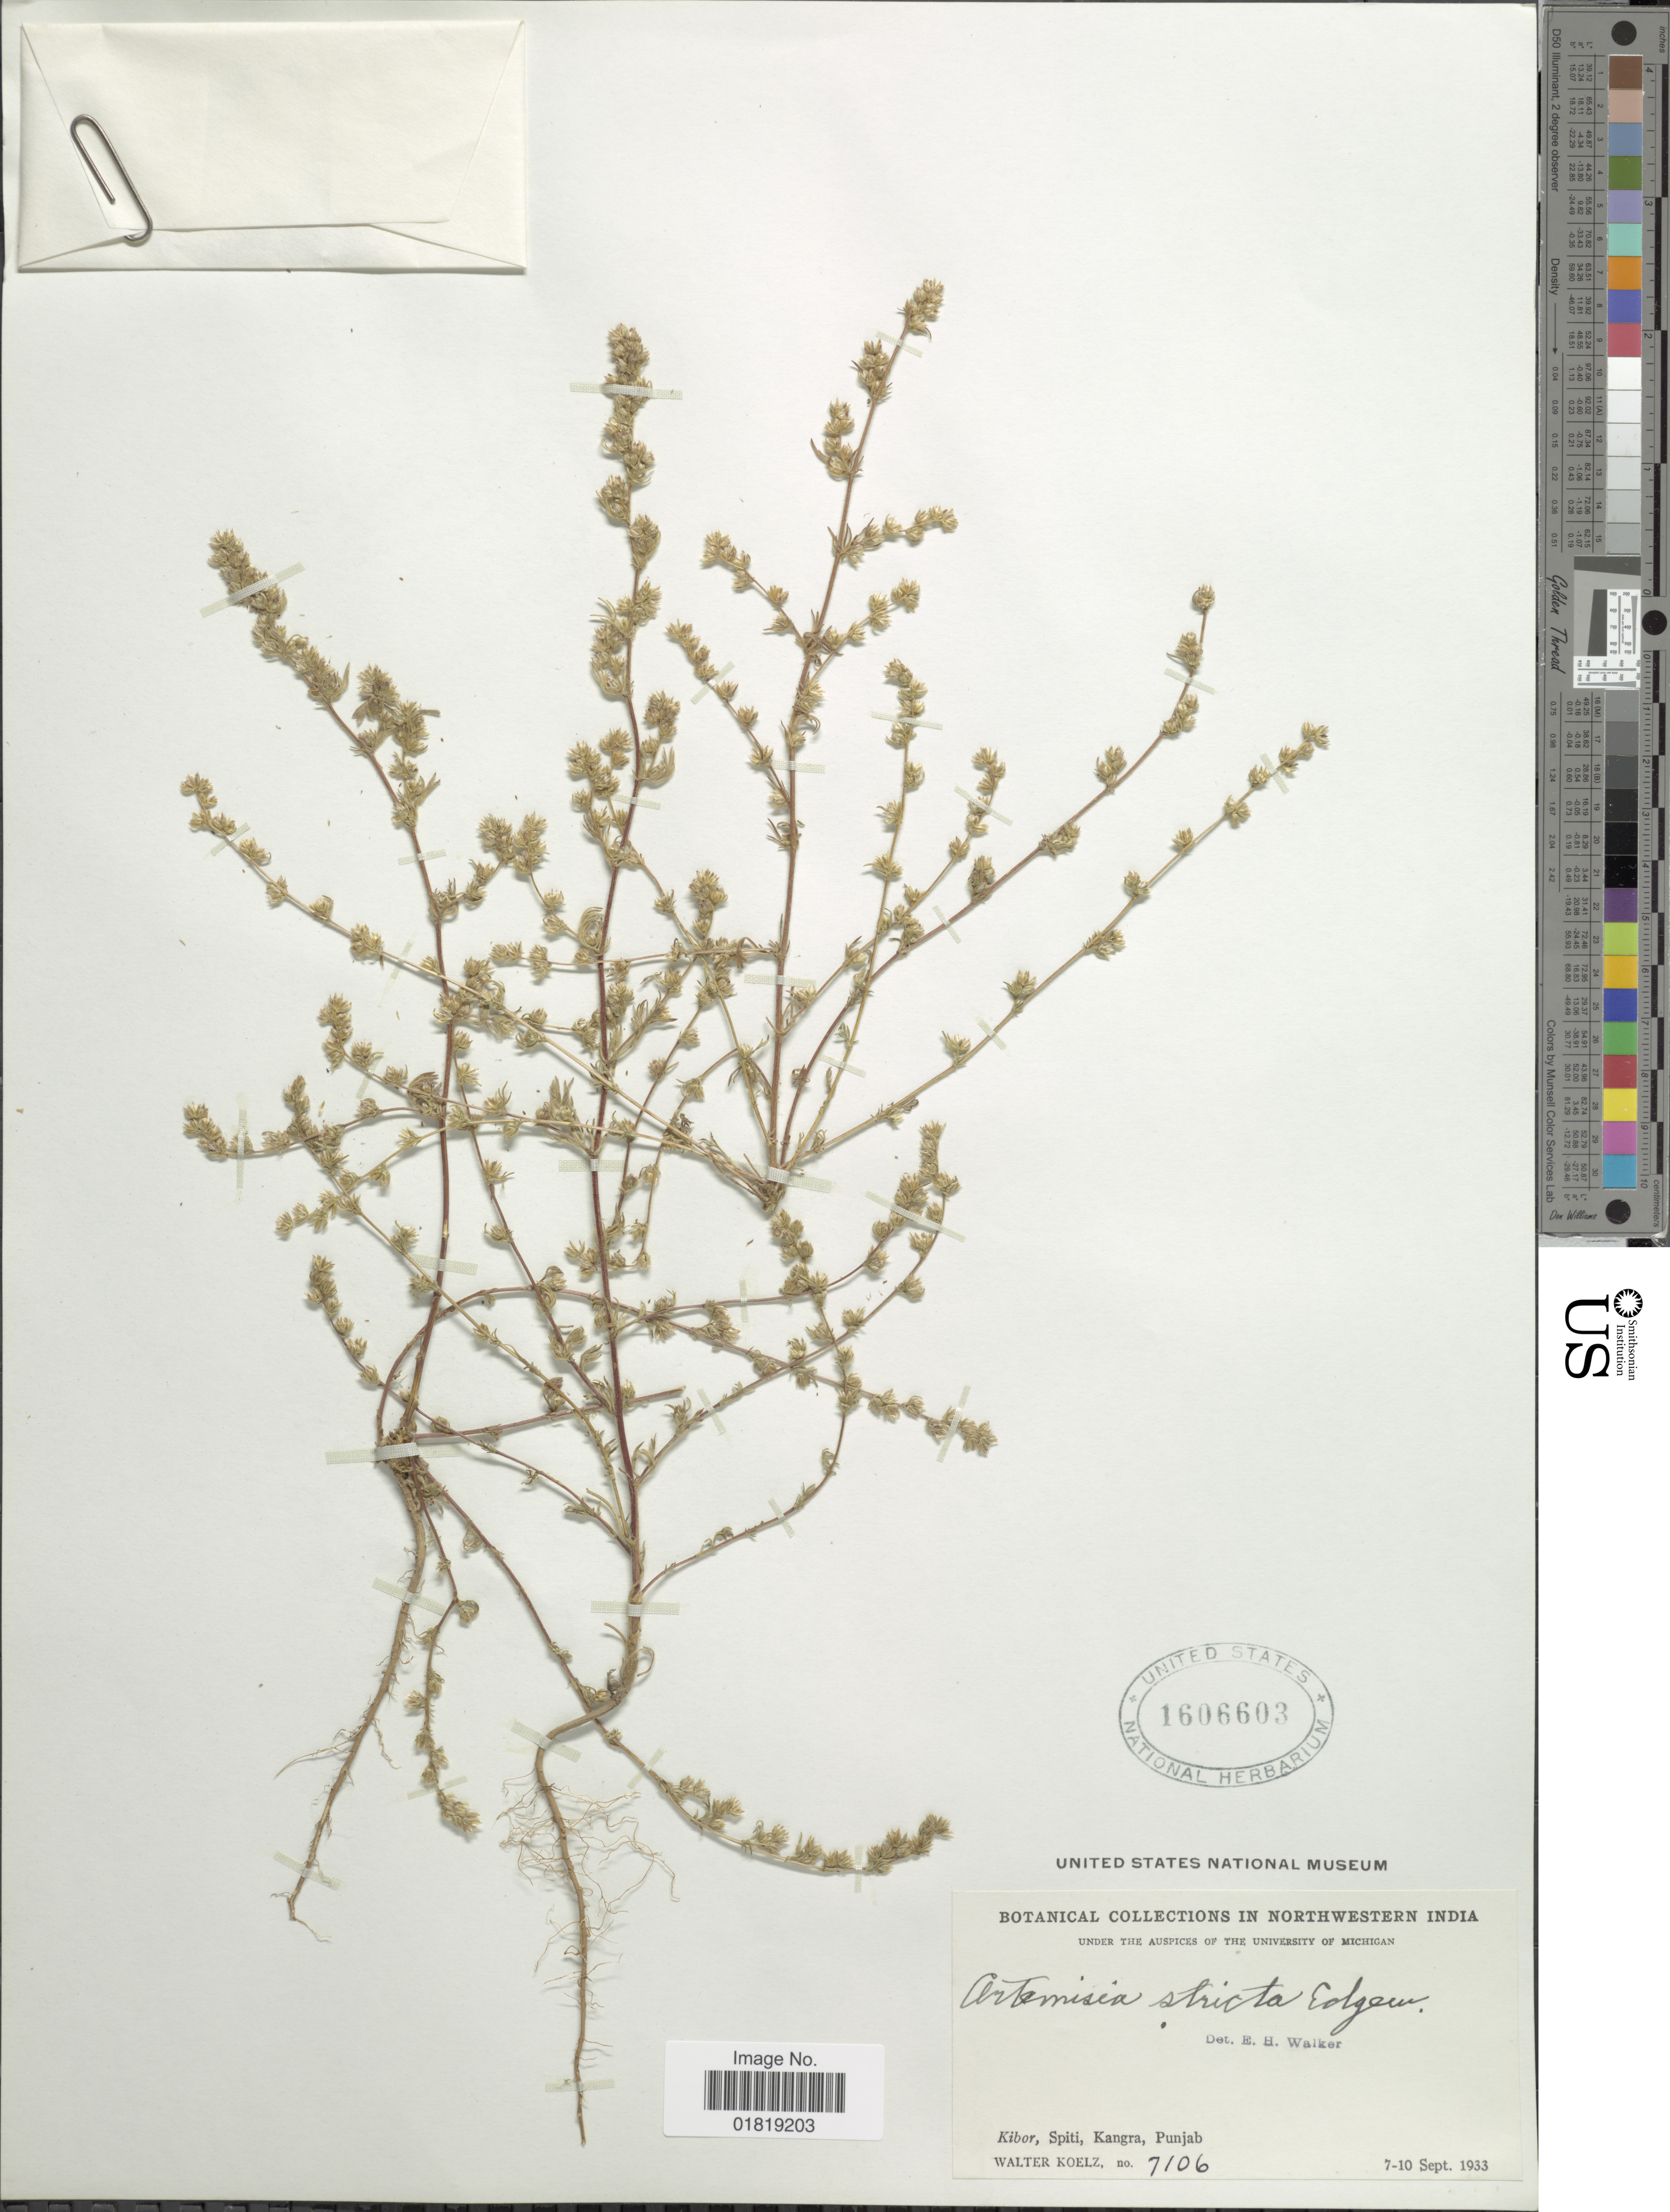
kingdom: Plantae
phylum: Tracheophyta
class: Magnoliopsida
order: Asterales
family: Asteraceae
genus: Artemisia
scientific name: Artemisia stricta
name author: Edgew.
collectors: W. N. Koelz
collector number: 7106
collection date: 1933-09-07/1933-09-10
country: India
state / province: Himachal Pradesh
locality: Northwestern India, Kibor, Spiti, Kangra, Punjab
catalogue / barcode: US 1606603